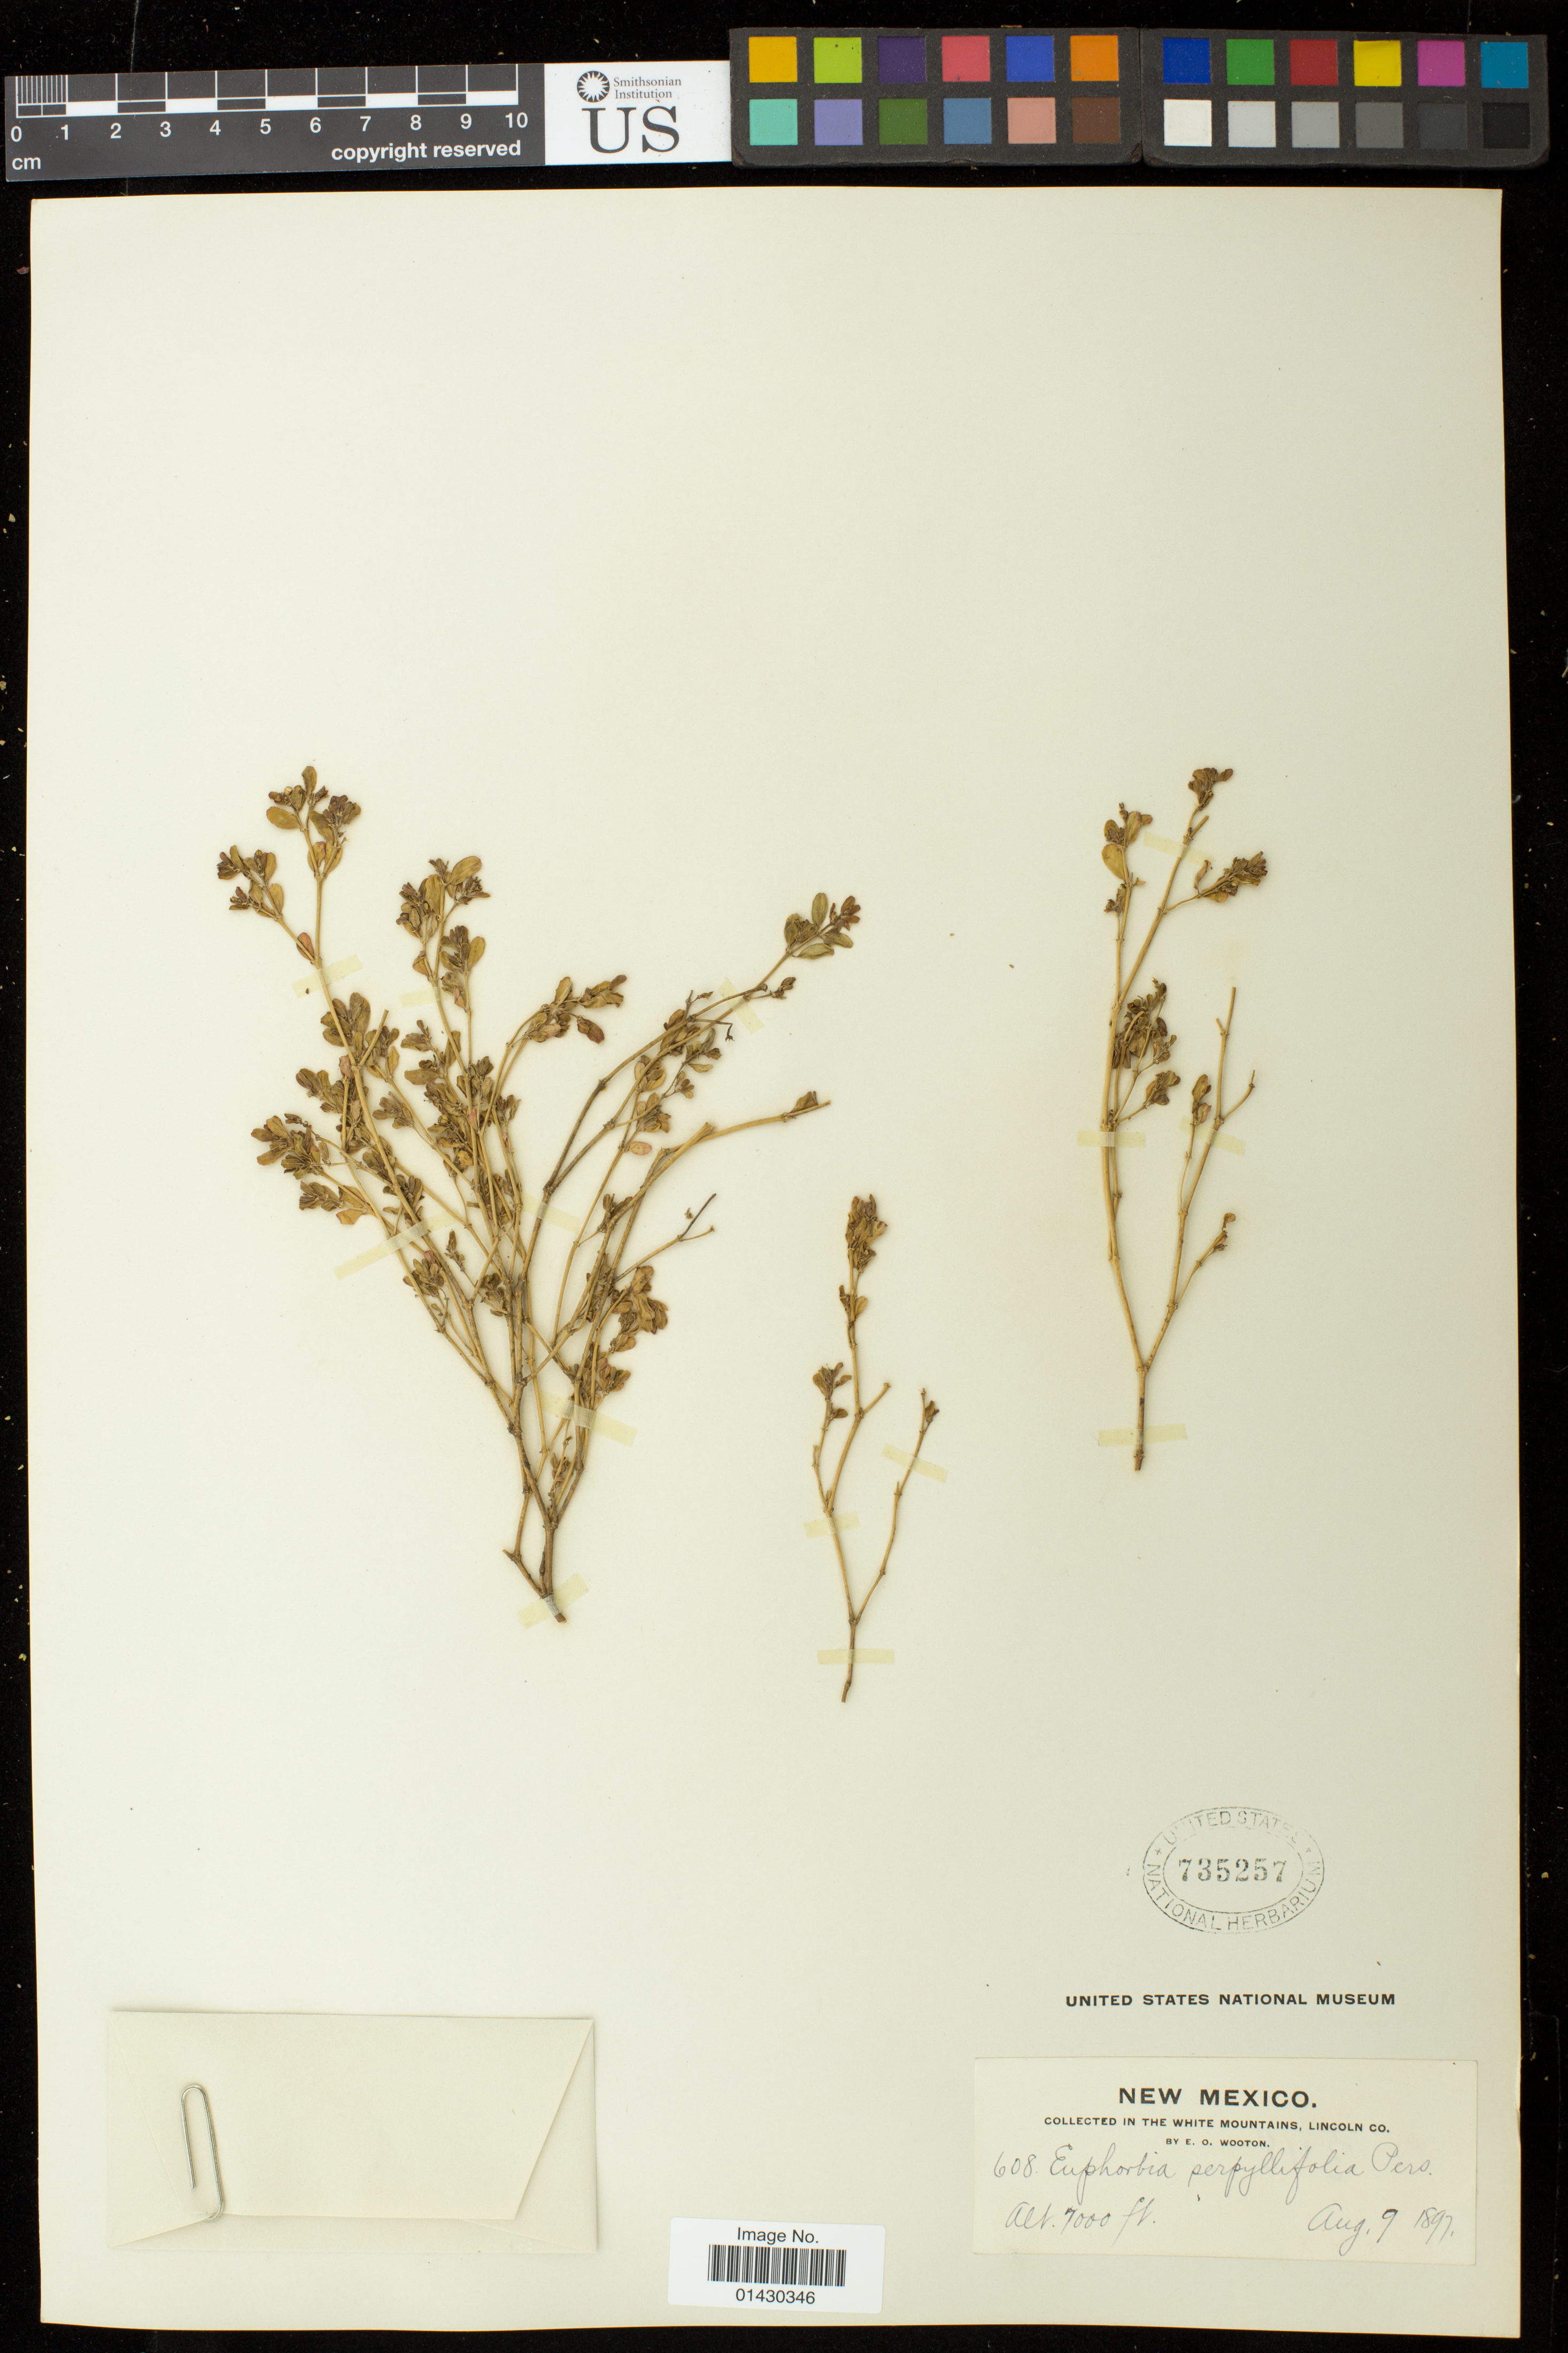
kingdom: Plantae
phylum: Tracheophyta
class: Magnoliopsida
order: Malpighiales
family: Euphorbiaceae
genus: Euphorbia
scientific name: Euphorbia serpillifolia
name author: Pers.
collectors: E. O. Wooton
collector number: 608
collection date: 1897-08-09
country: United States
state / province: New Mexico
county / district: Lincoln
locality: White Mountains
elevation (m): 2134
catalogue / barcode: US 735257